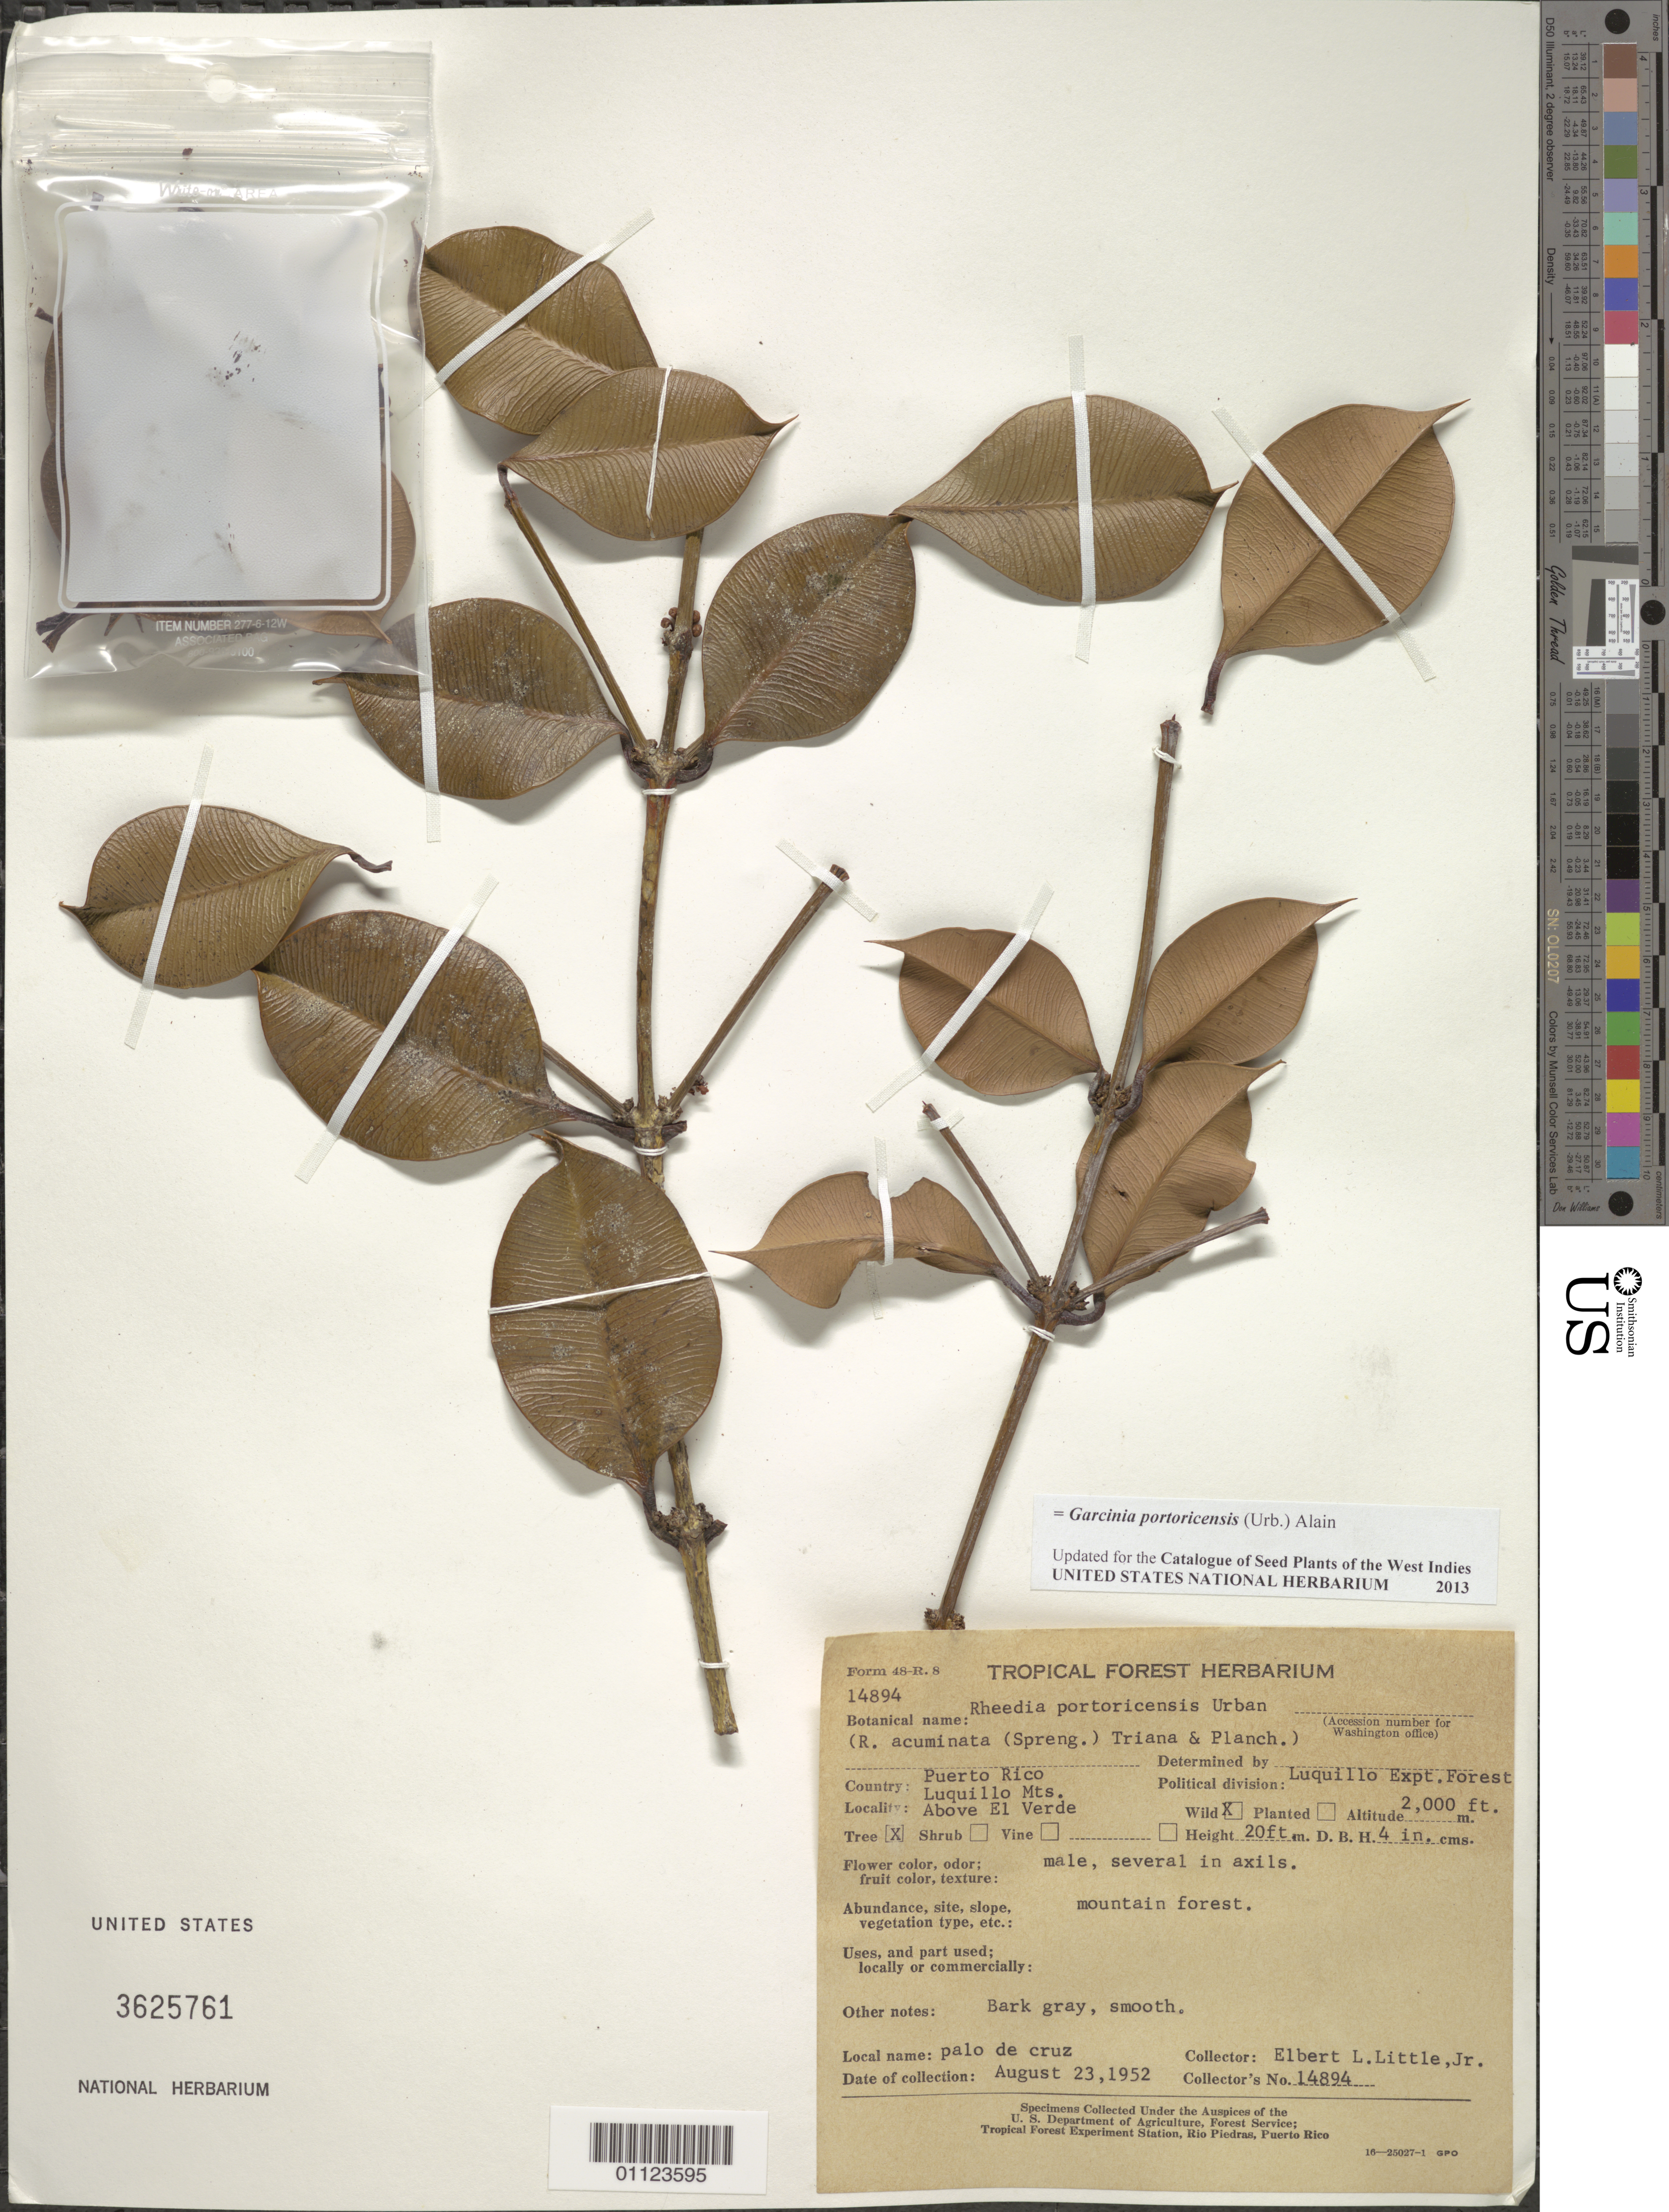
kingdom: Plantae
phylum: Tracheophyta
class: Magnoliopsida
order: Malpighiales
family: Clusiaceae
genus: Garcinia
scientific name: Garcinia portoricensis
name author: (Urb.) Alain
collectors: E. L. Little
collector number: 14894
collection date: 1952-08-23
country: Puerto Rico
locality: Luquillo Expt. Forest, Luquillo Mts., above El Verde.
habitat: Mountain forest.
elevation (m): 610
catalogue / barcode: US 3625761